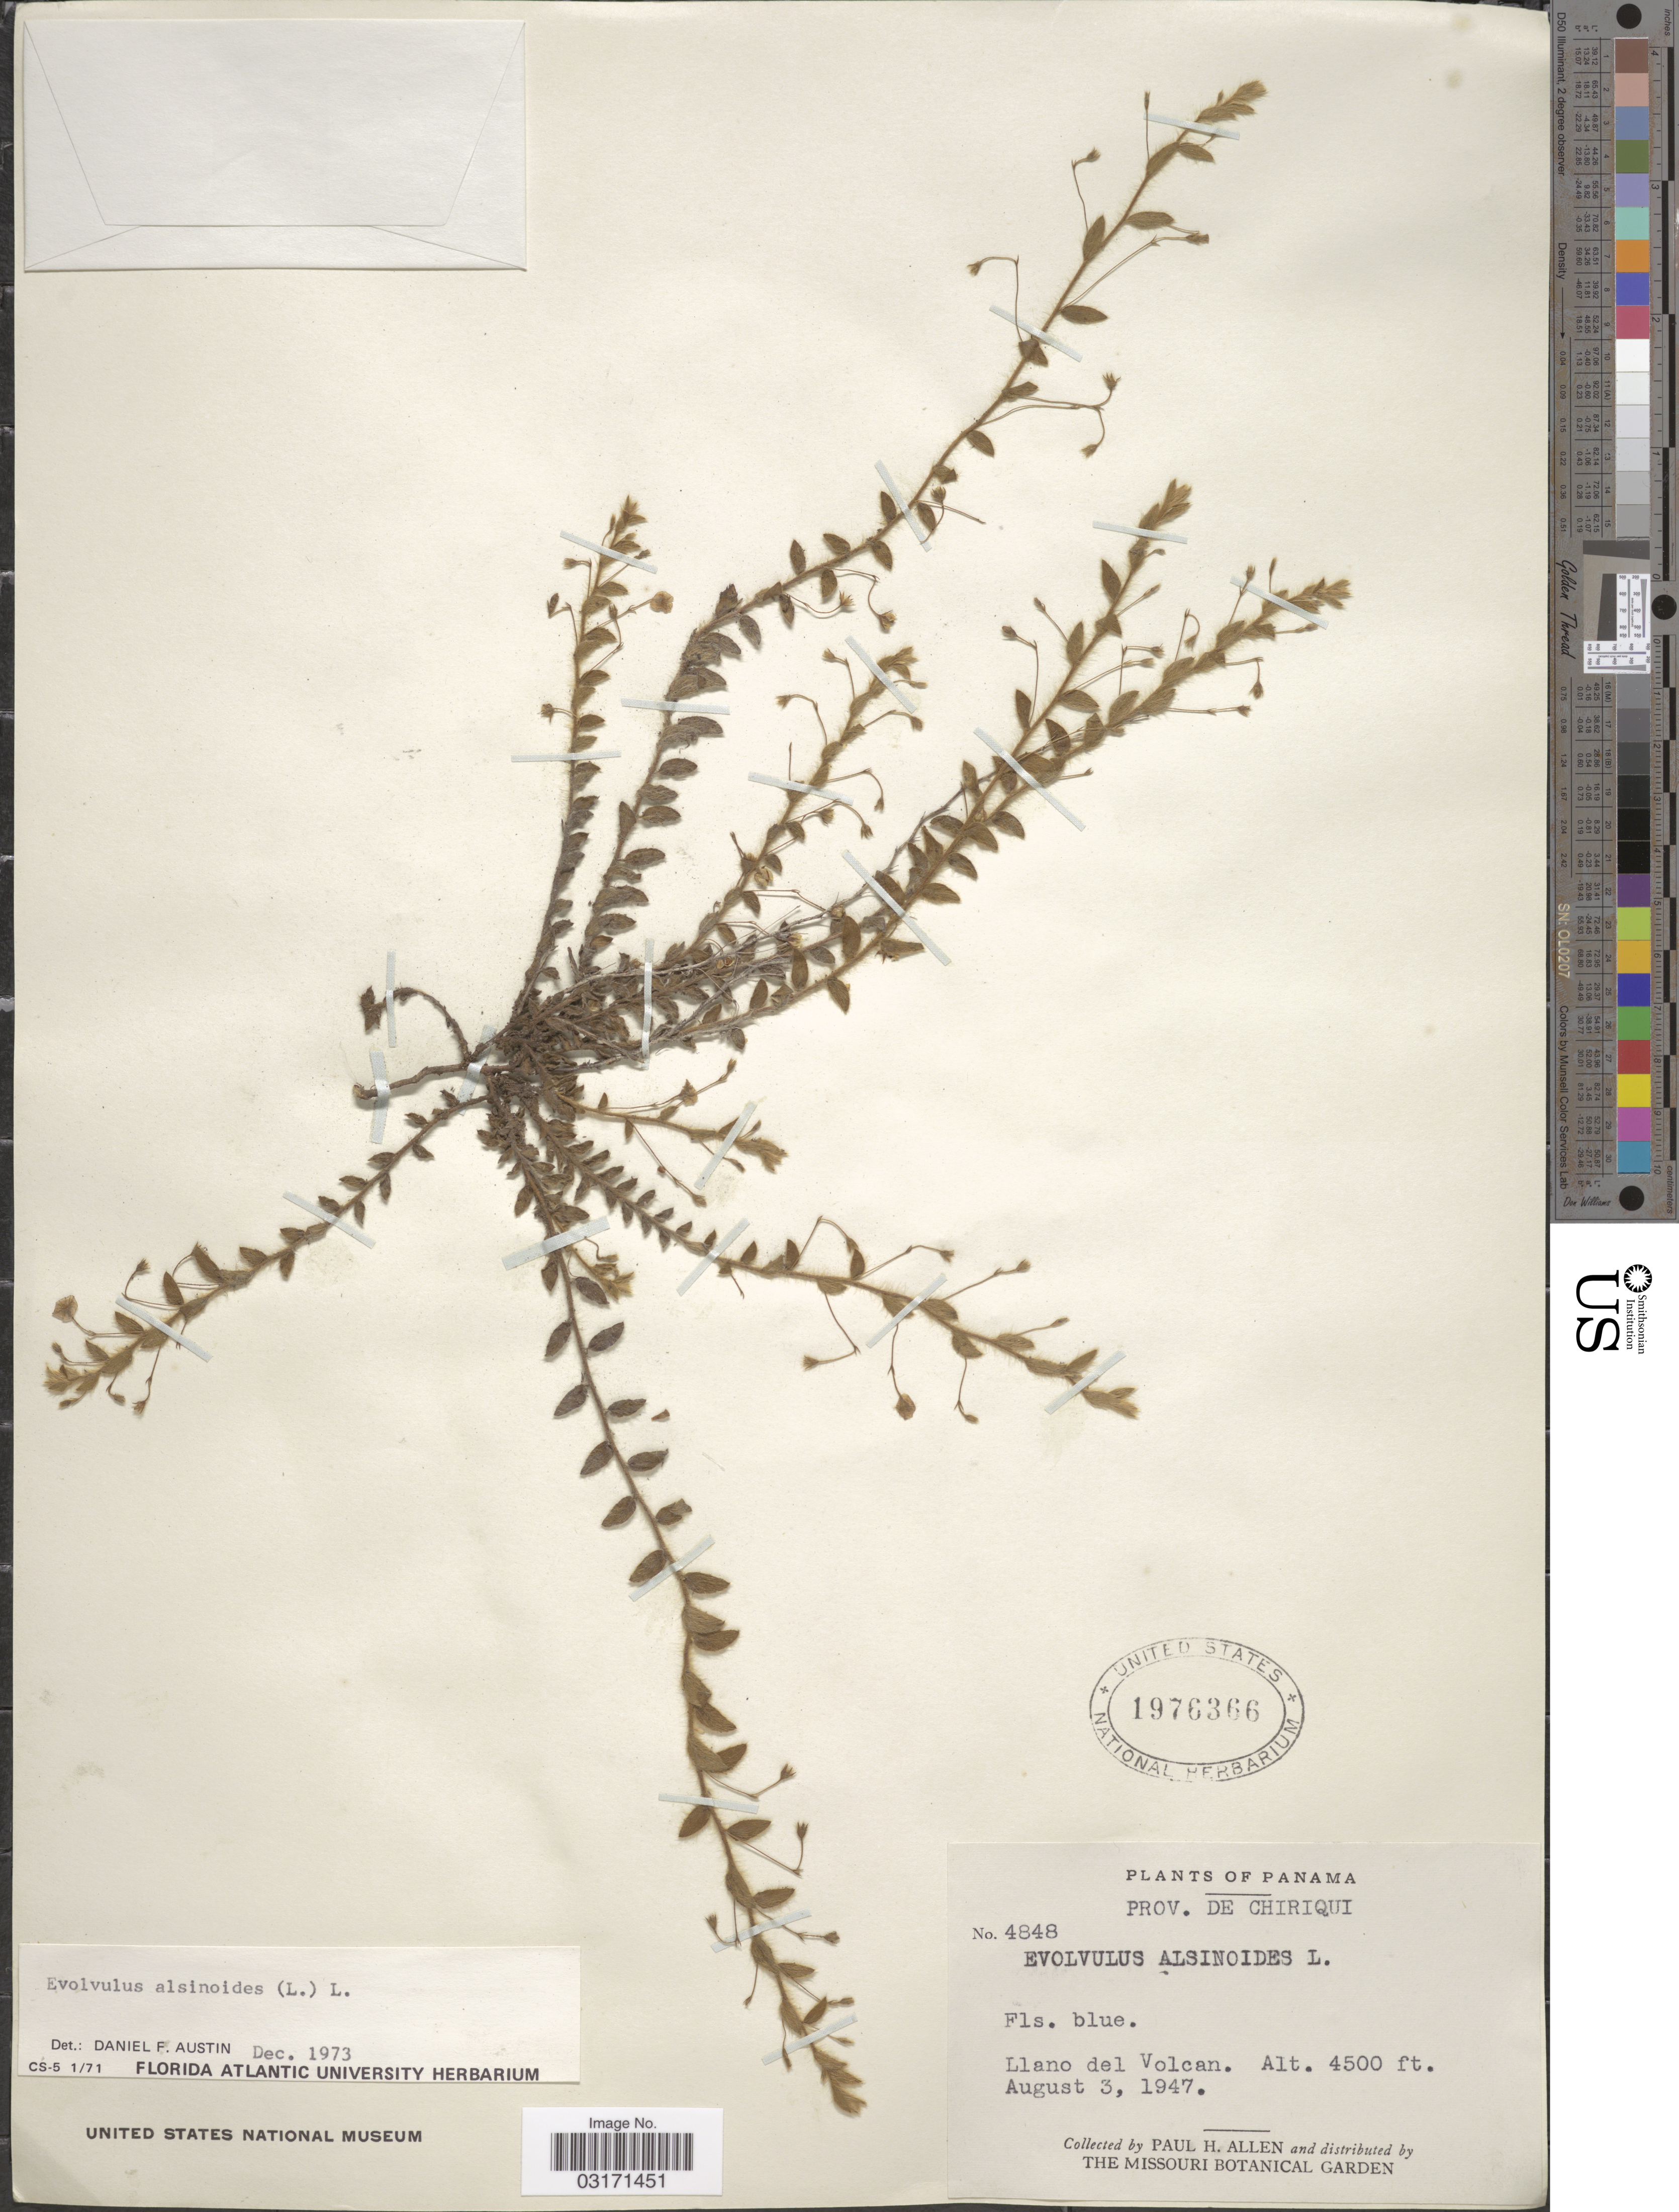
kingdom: Plantae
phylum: Tracheophyta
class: Magnoliopsida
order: Solanales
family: Convolvulaceae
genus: Evolvulus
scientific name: Evolvulus alsinoides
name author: (L.) L.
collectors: P. H. Allen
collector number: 4848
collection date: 1947-08-03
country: Panama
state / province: Chiriqui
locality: Prov. De Chiriqui, Llano del Volcan.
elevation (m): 1372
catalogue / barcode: US 1976366